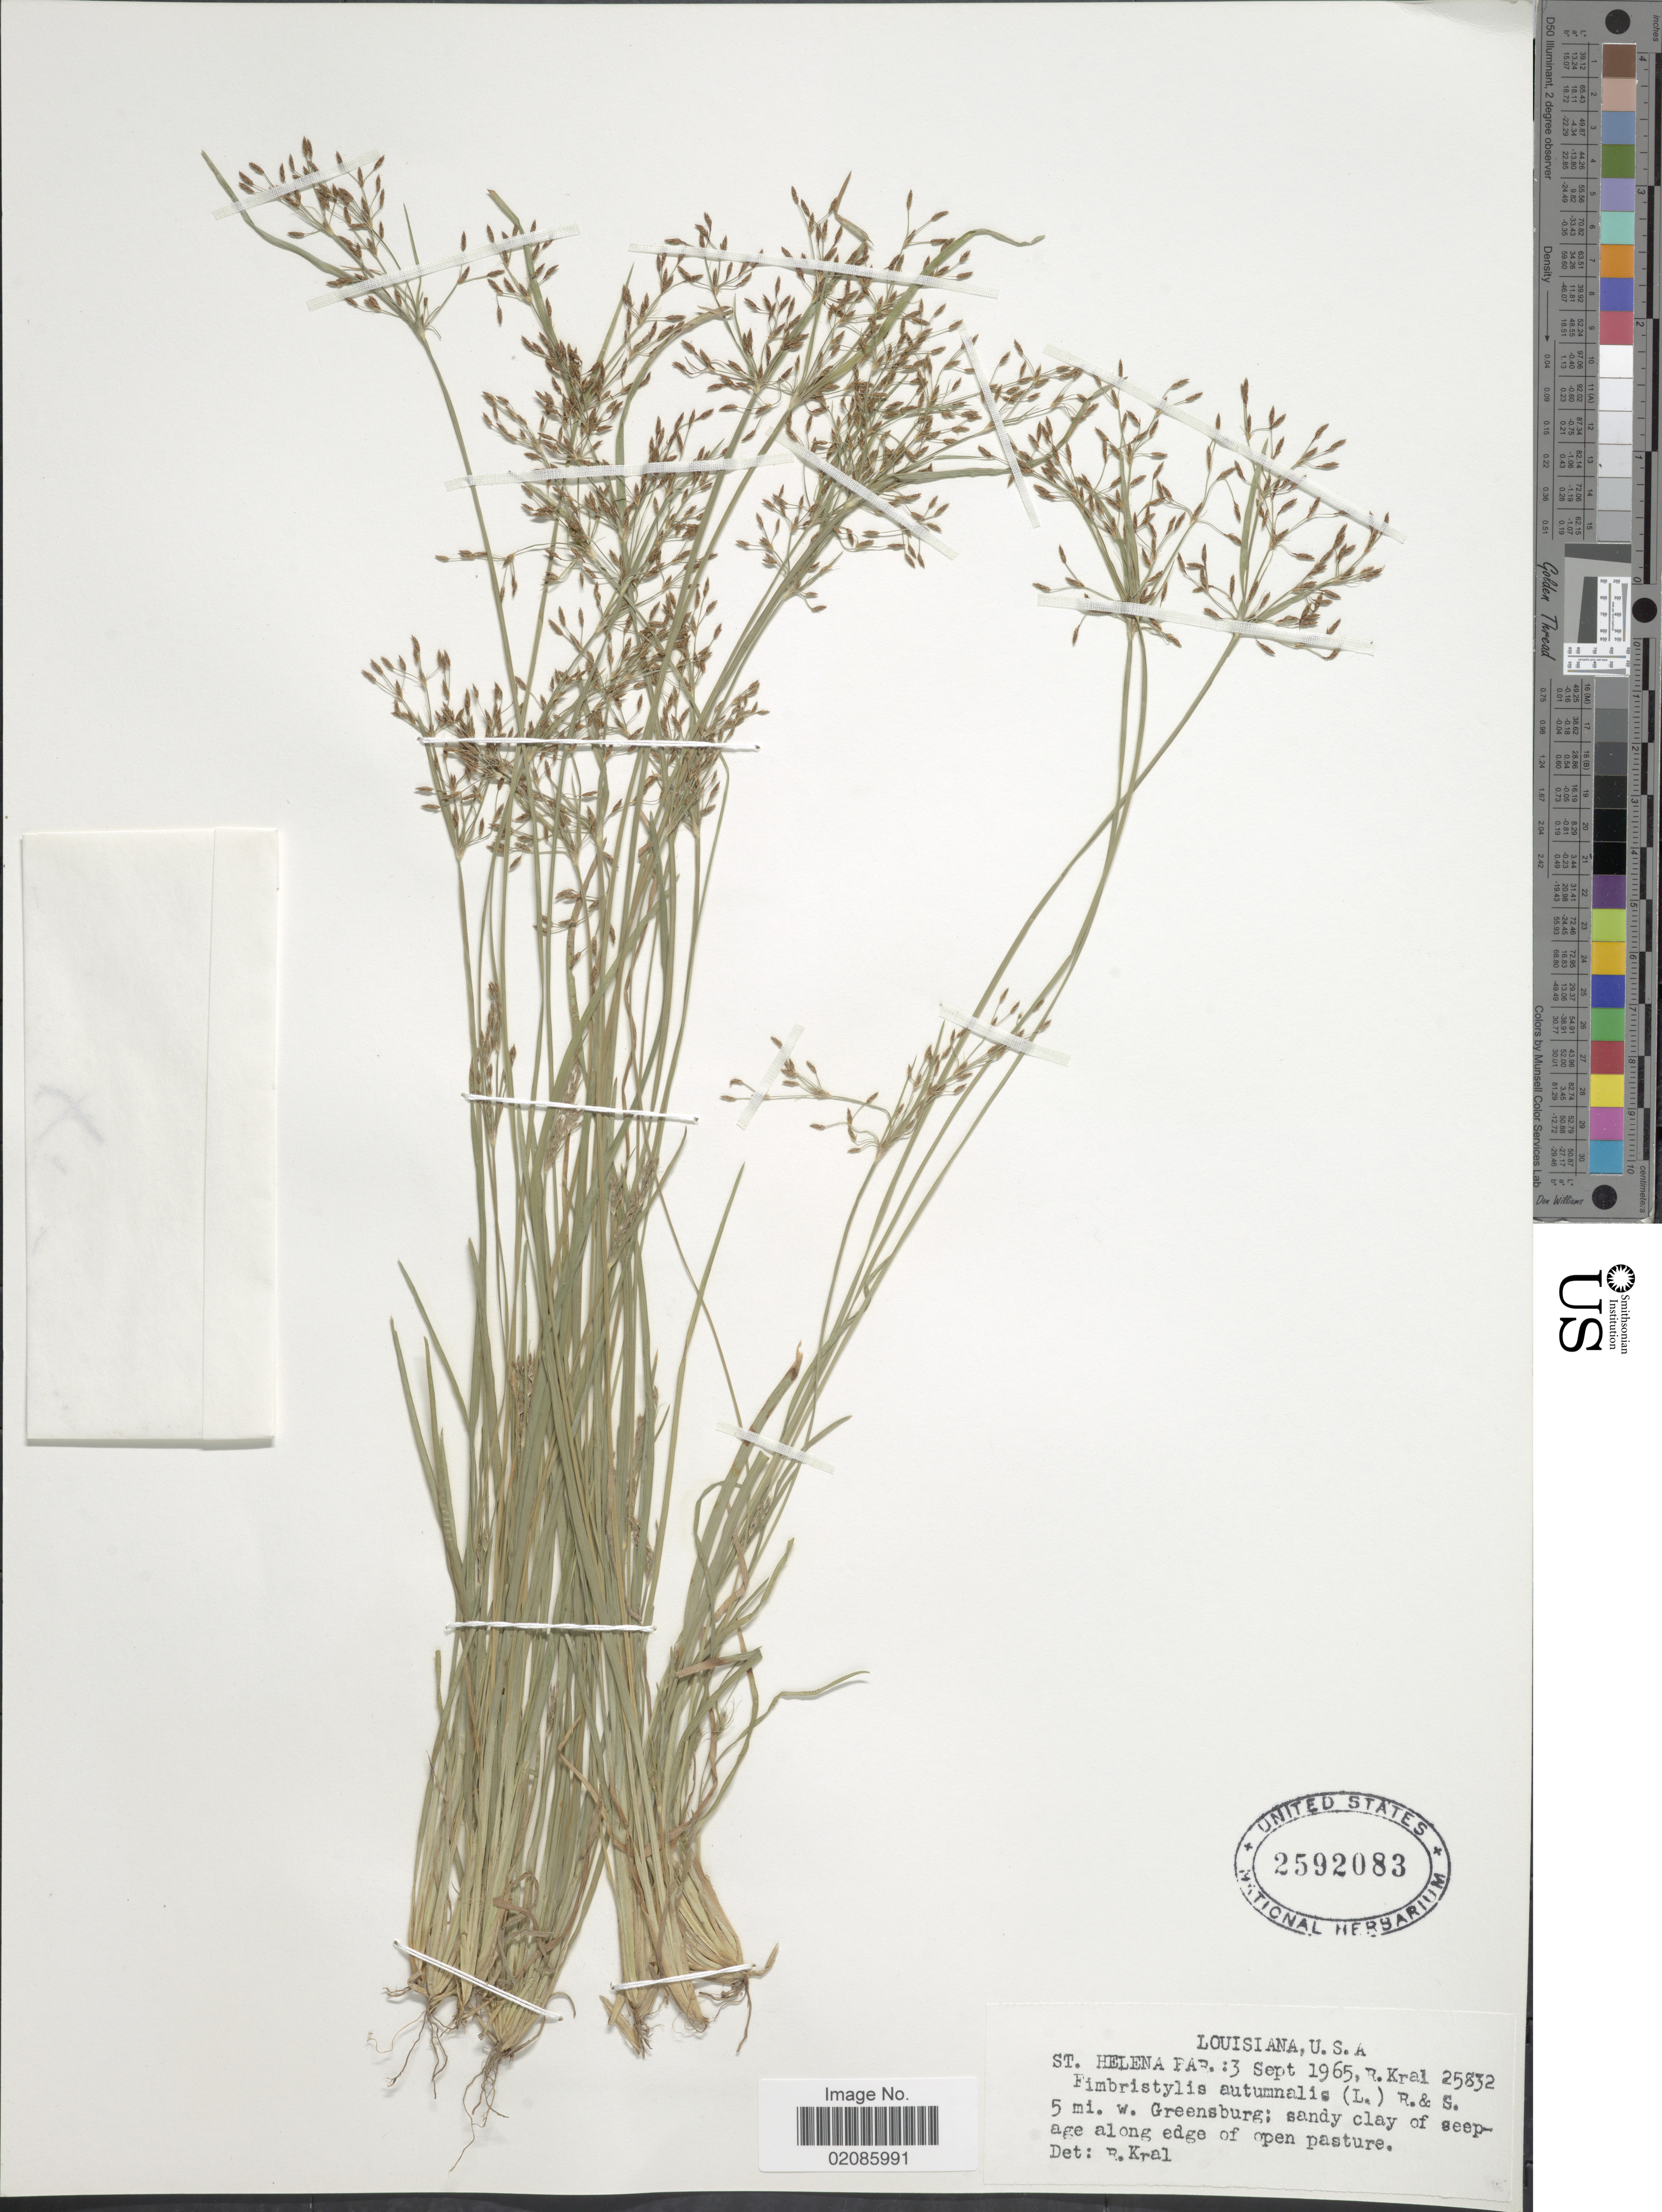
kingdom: Plantae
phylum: Tracheophyta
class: Liliopsida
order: Poales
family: Cyperaceae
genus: Fimbristylis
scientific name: Fimbristylis autumnalis (L.) Roem. & Schult.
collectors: R. Kral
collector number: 25832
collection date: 1965-09-03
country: United States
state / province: Louisiana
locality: St. helena Par. 5 mi. w. Greensburg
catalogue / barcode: US 2592083